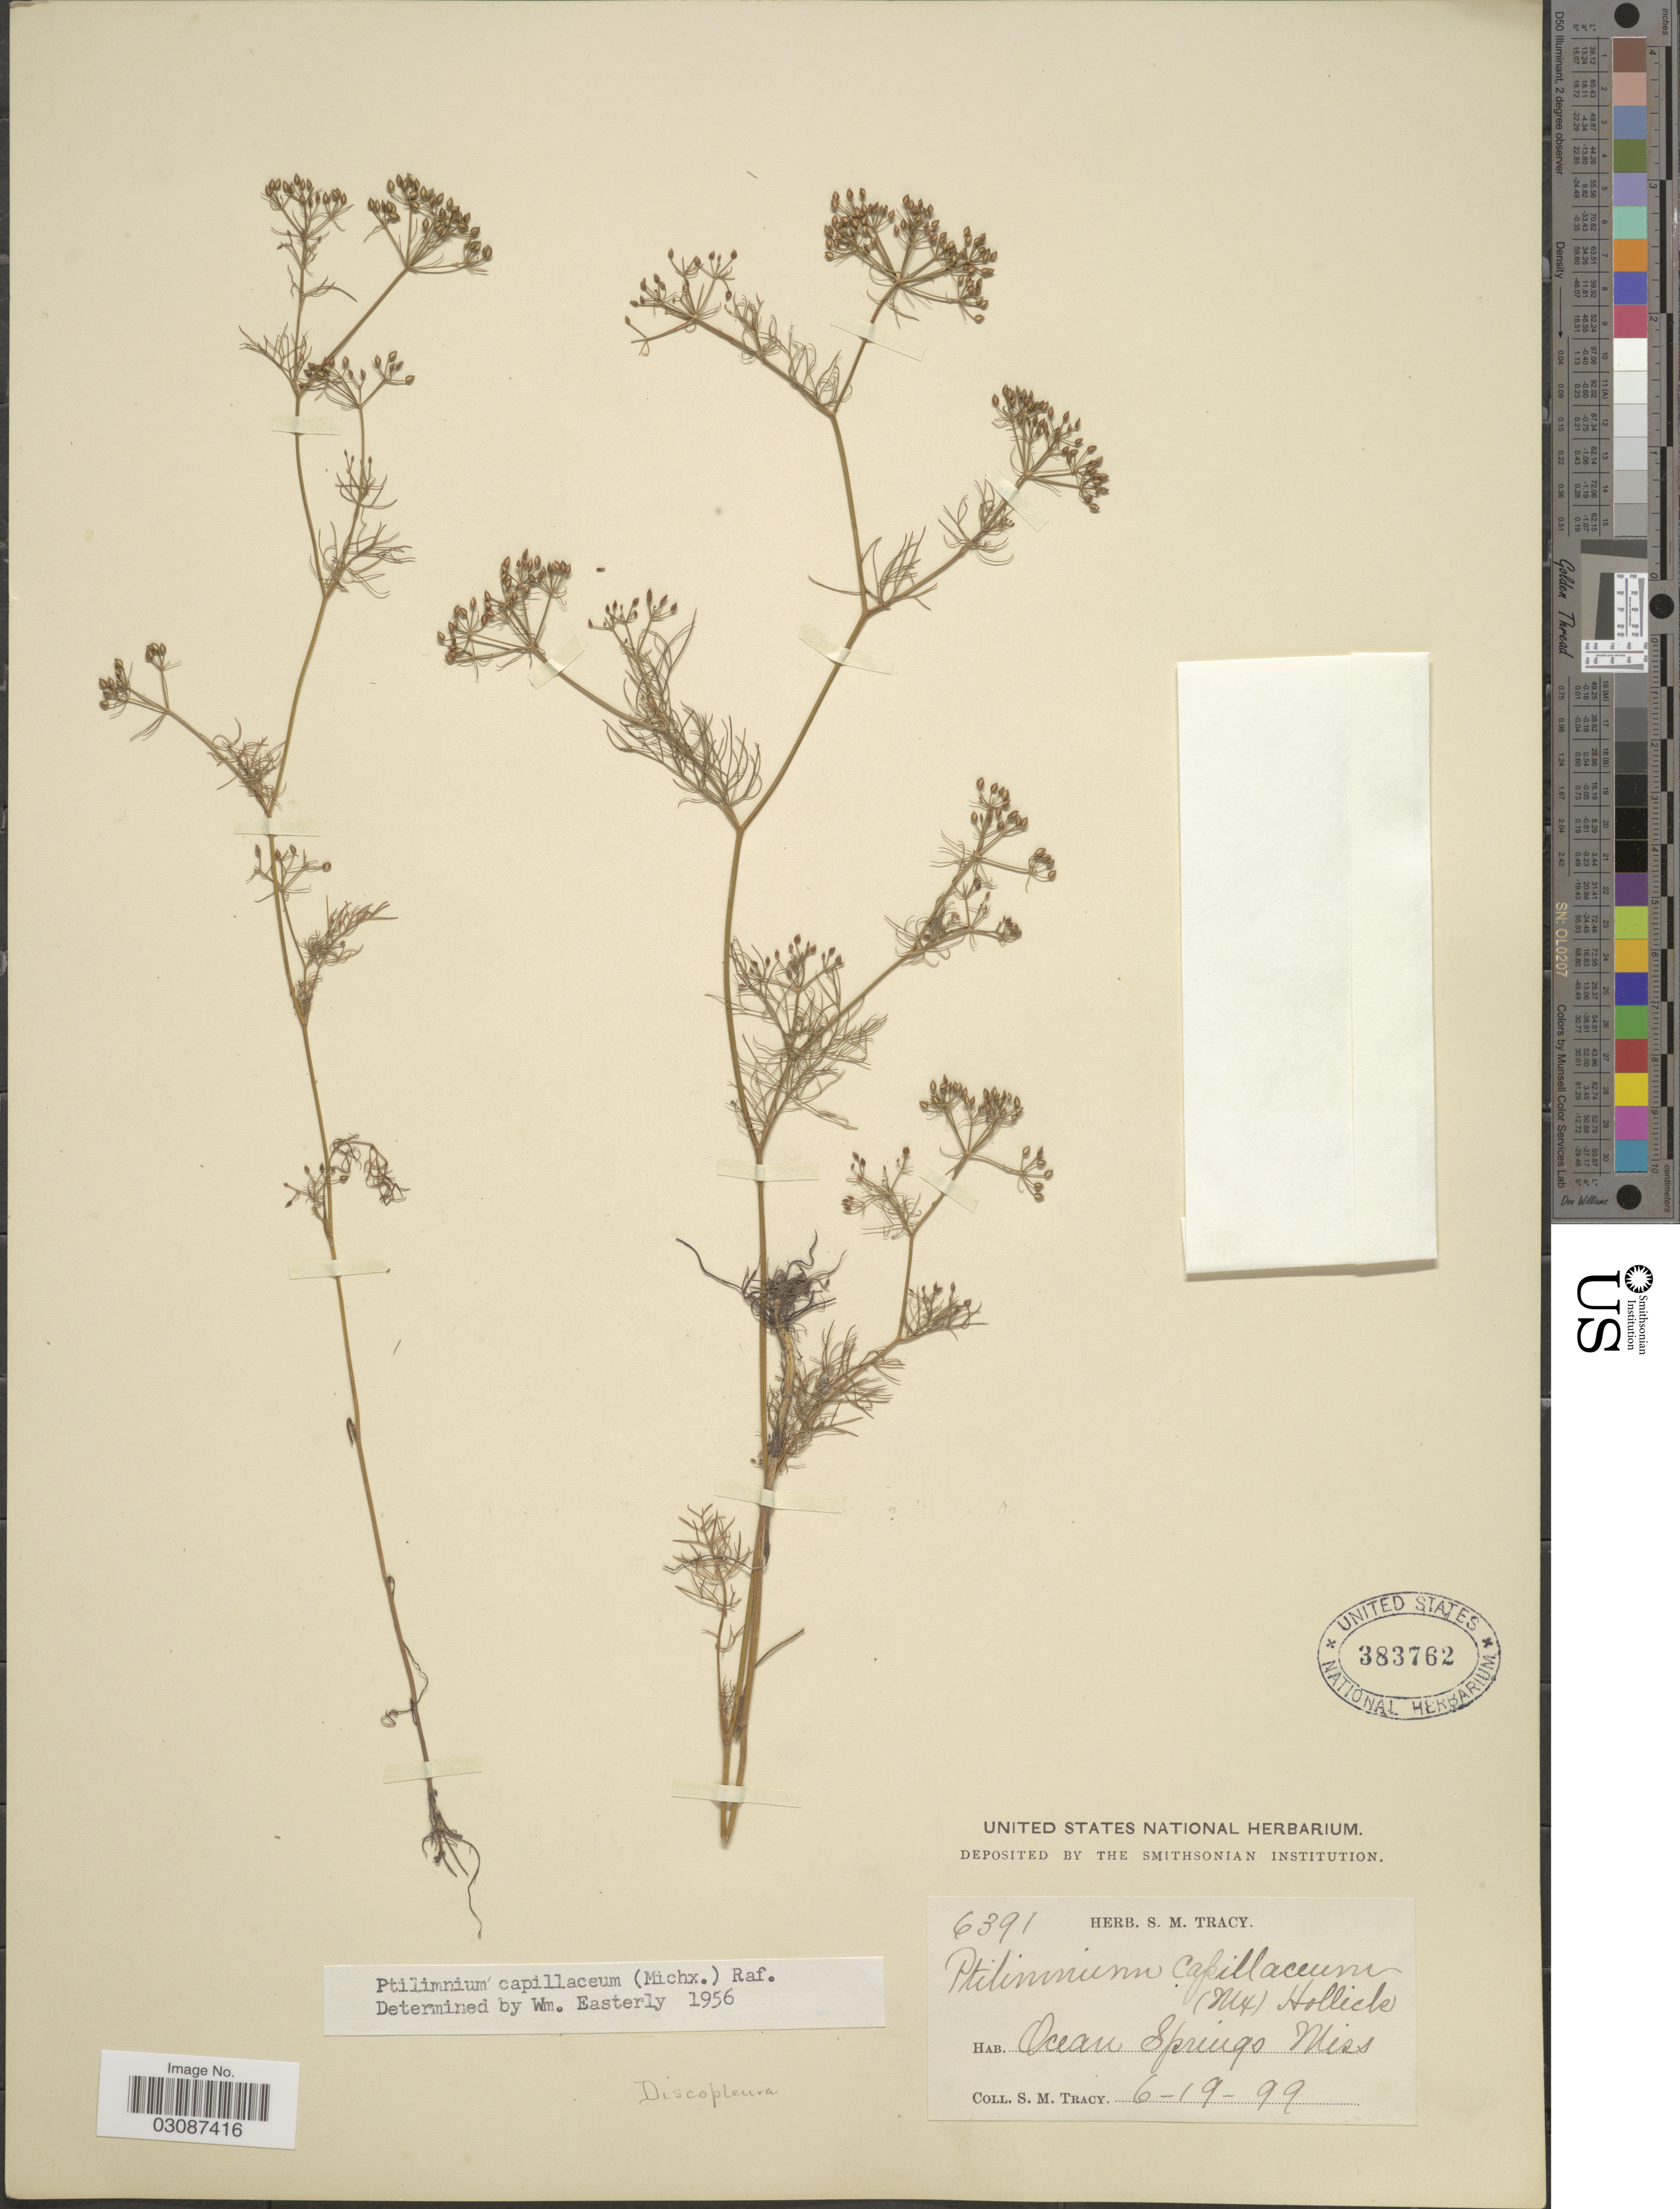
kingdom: Plantae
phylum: Tracheophyta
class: Magnoliopsida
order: Apiales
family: Apiaceae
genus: Ptilimnium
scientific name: Ptilimnium capillaceum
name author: (Michx.) Raf.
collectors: S. M. Tracy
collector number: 6391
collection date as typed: Transcribed d/m/y: 19/6/99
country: United States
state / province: Mississippi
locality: Ocean Springs.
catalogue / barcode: US 383762